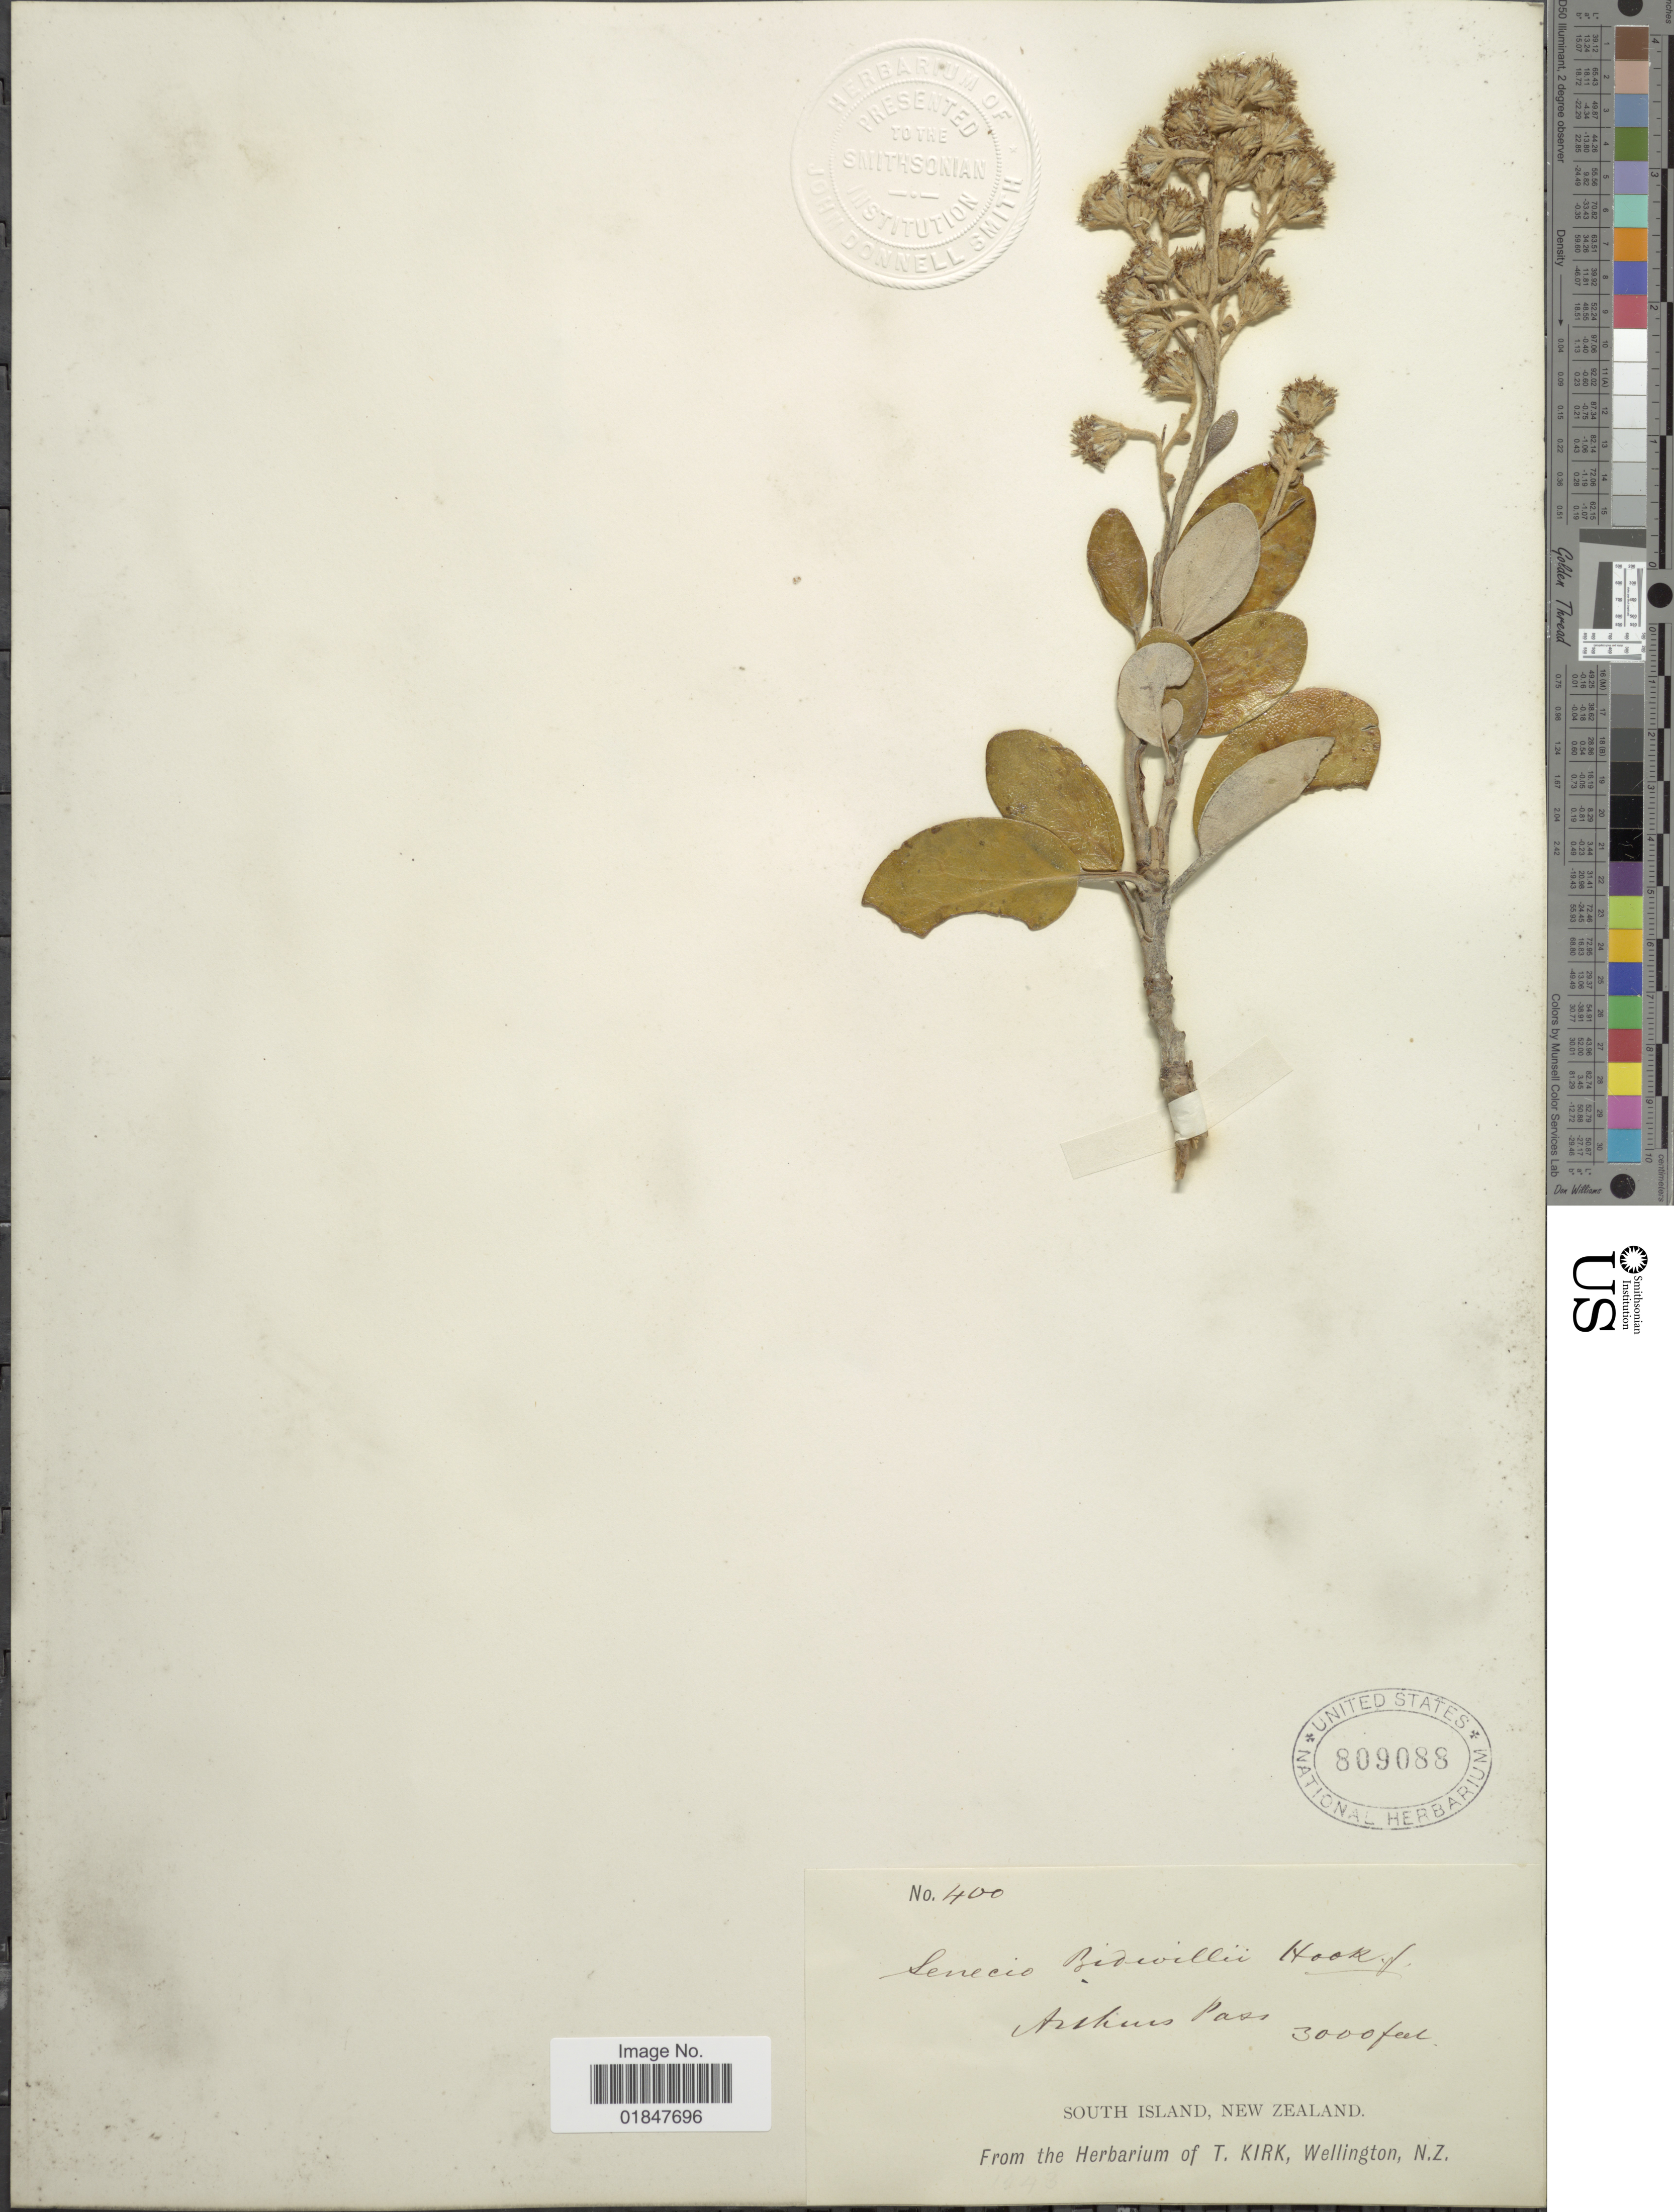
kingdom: Plantae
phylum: Tracheophyta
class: Magnoliopsida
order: Asterales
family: Asteraceae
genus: Brachyglottis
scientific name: Brachyglottis bidwillii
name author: (Hook. f.) B. Nord.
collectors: ex Herb. T. Kirk, Wellington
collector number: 400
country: New Zealand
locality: Arthur's Pass, South Island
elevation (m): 914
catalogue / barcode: US 809088